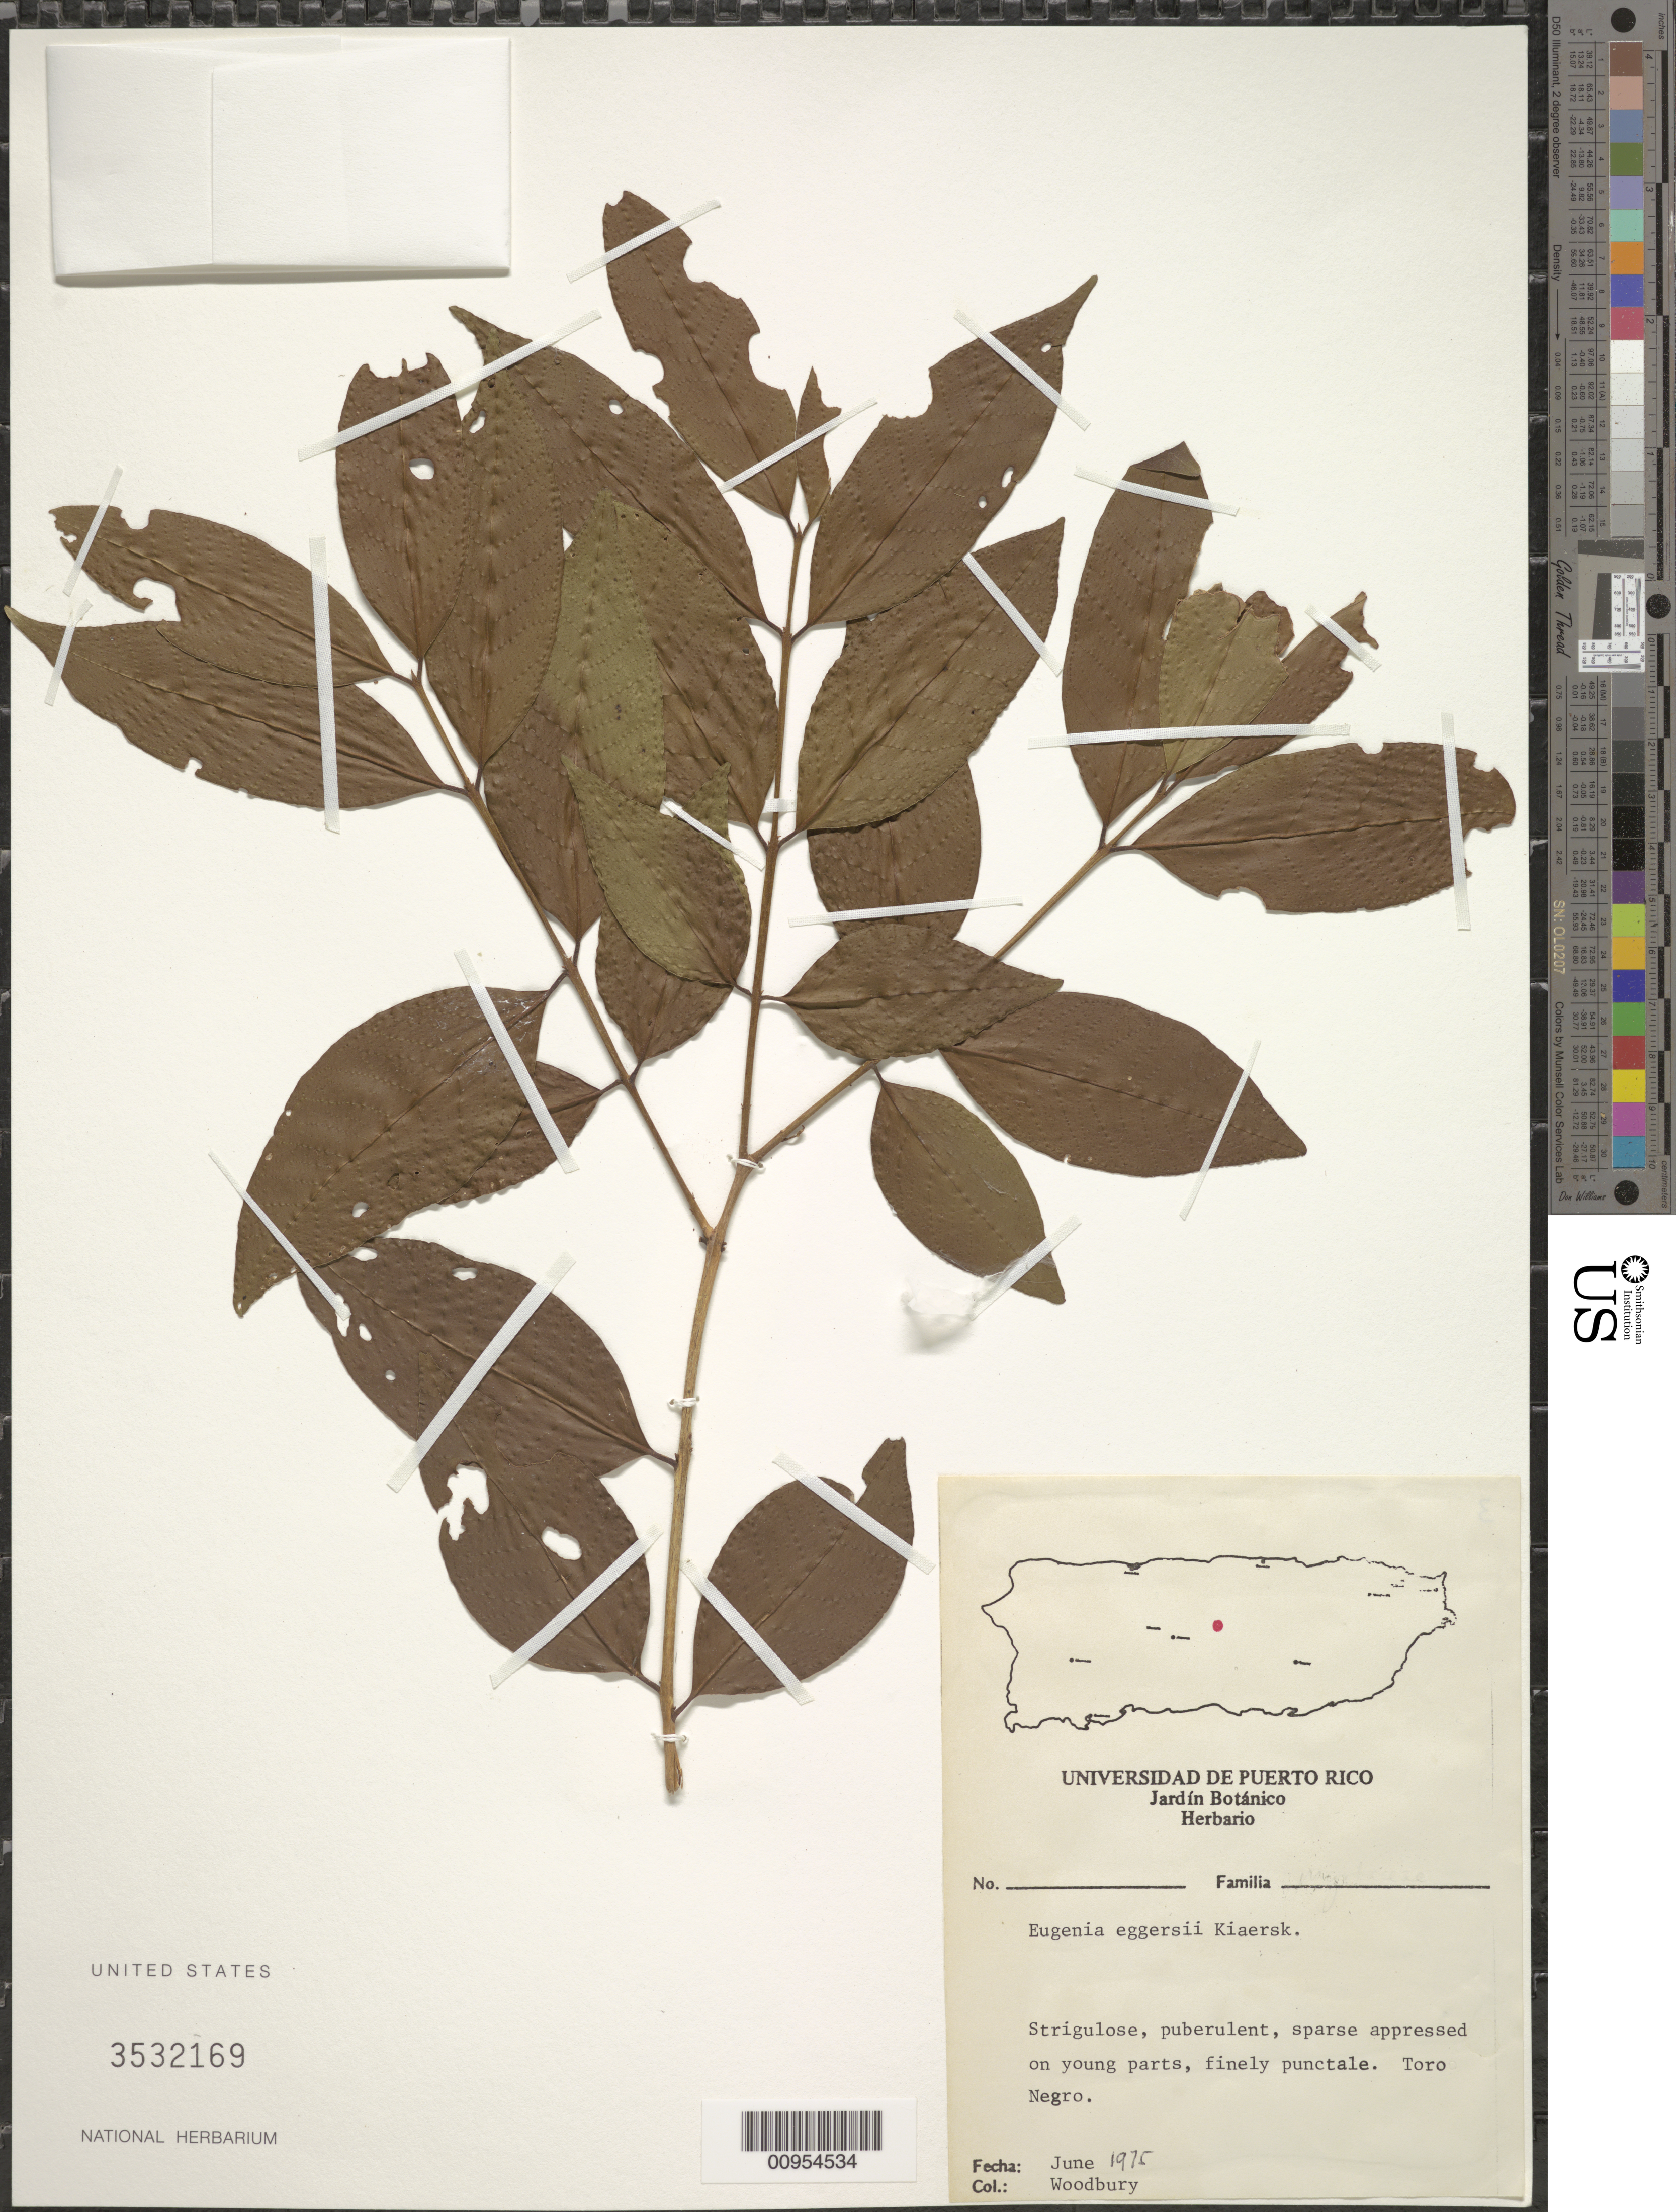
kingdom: Plantae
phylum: Tracheophyta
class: Magnoliopsida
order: Myrtales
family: Myrtaceae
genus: Eugenia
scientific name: Eugenia eggersii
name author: Kiaersk.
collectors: R. O. Woodbury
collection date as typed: Jun 1975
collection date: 1975-06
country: Puerto Rico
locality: Toro Negro.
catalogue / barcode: US 3532169